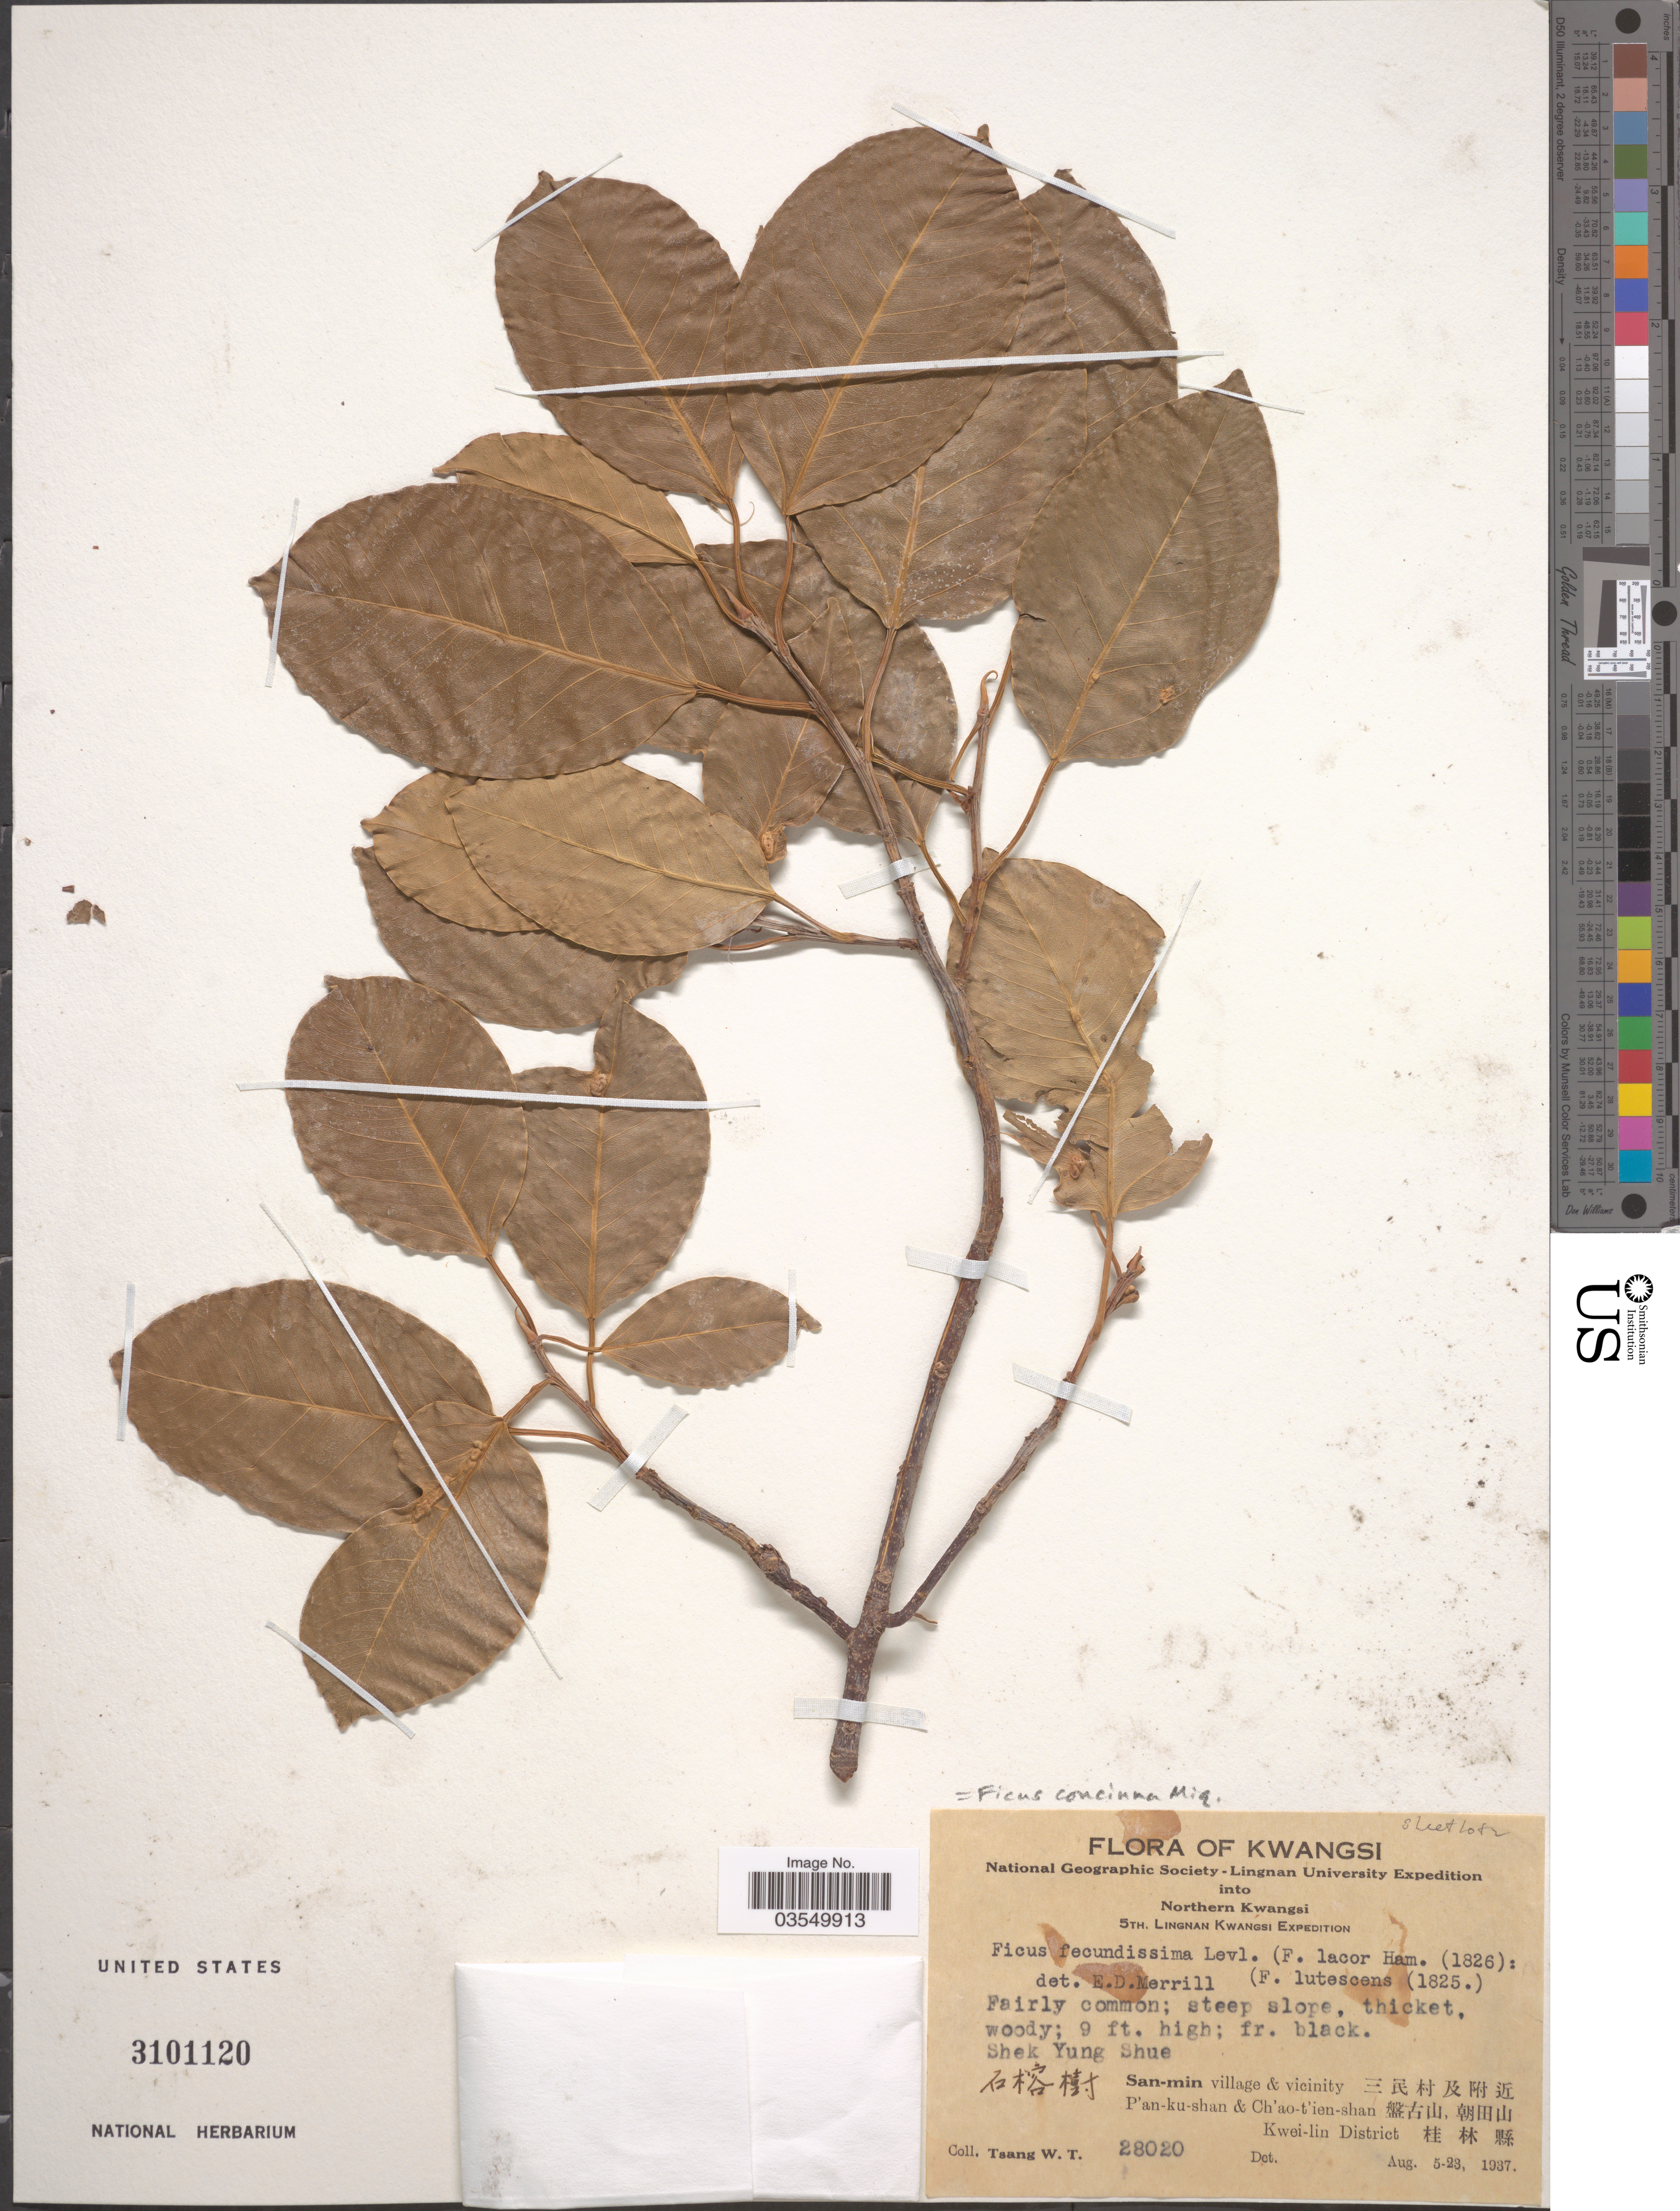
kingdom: Plantae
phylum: Tracheophyta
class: Magnoliopsida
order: Rosales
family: Moraceae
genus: Ficus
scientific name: Ficus concinna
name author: Miq.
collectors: W. T. Tsang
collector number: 28020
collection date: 1937-08-05/1937-08-23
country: China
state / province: Guangxi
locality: Kwangsi. Northern Kwangsi. Shek Yung Shue. X San-min village & vicinity X. P'an-ku-shan & Ch'ao-t'ien-shan X, X. Kwei-lin District X.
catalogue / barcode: US 3101120